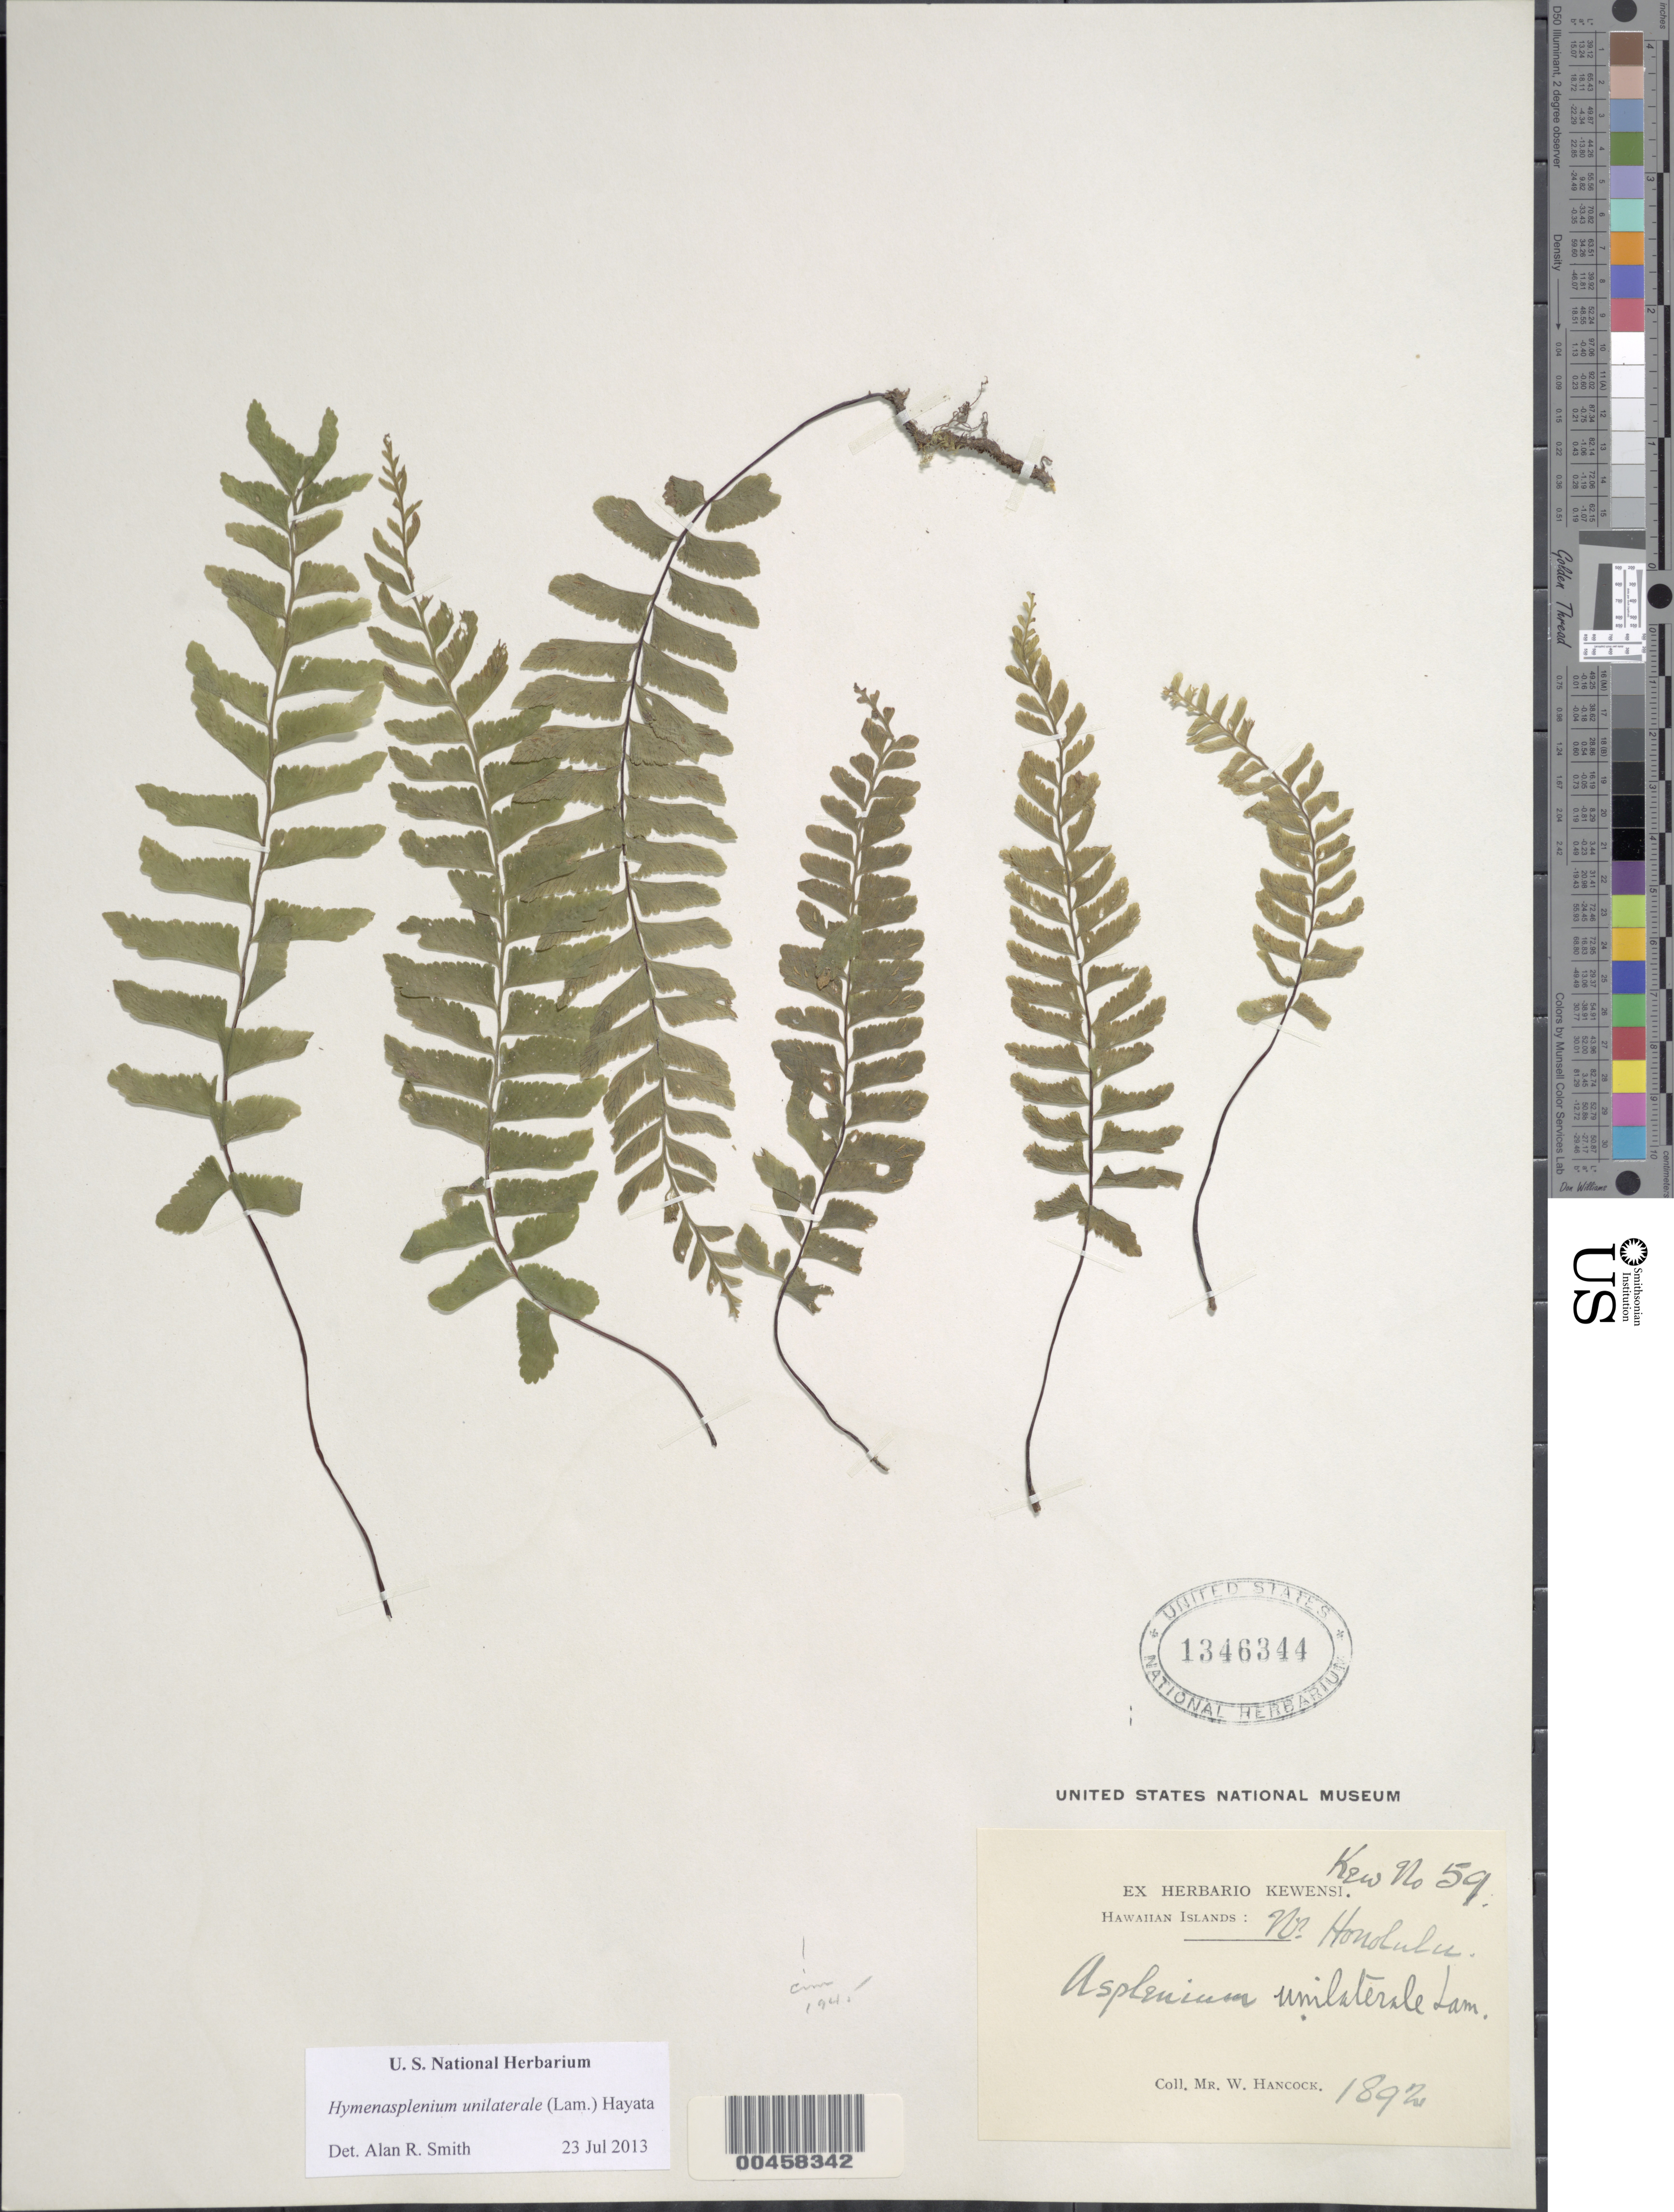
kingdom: Plantae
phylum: Tracheophyta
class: Polypodiopsida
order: Polypodiales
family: Aspleniaceae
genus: Hymenasplenium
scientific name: Hymenasplenium unilaterale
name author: (Lam.) Hayata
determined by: Smith, Alan R., (UC)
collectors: W. Hancock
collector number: Kew No. 59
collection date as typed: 1892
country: United States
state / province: Hawaii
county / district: Honolulu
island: Oahu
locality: Near Honolulu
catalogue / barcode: US 1346344